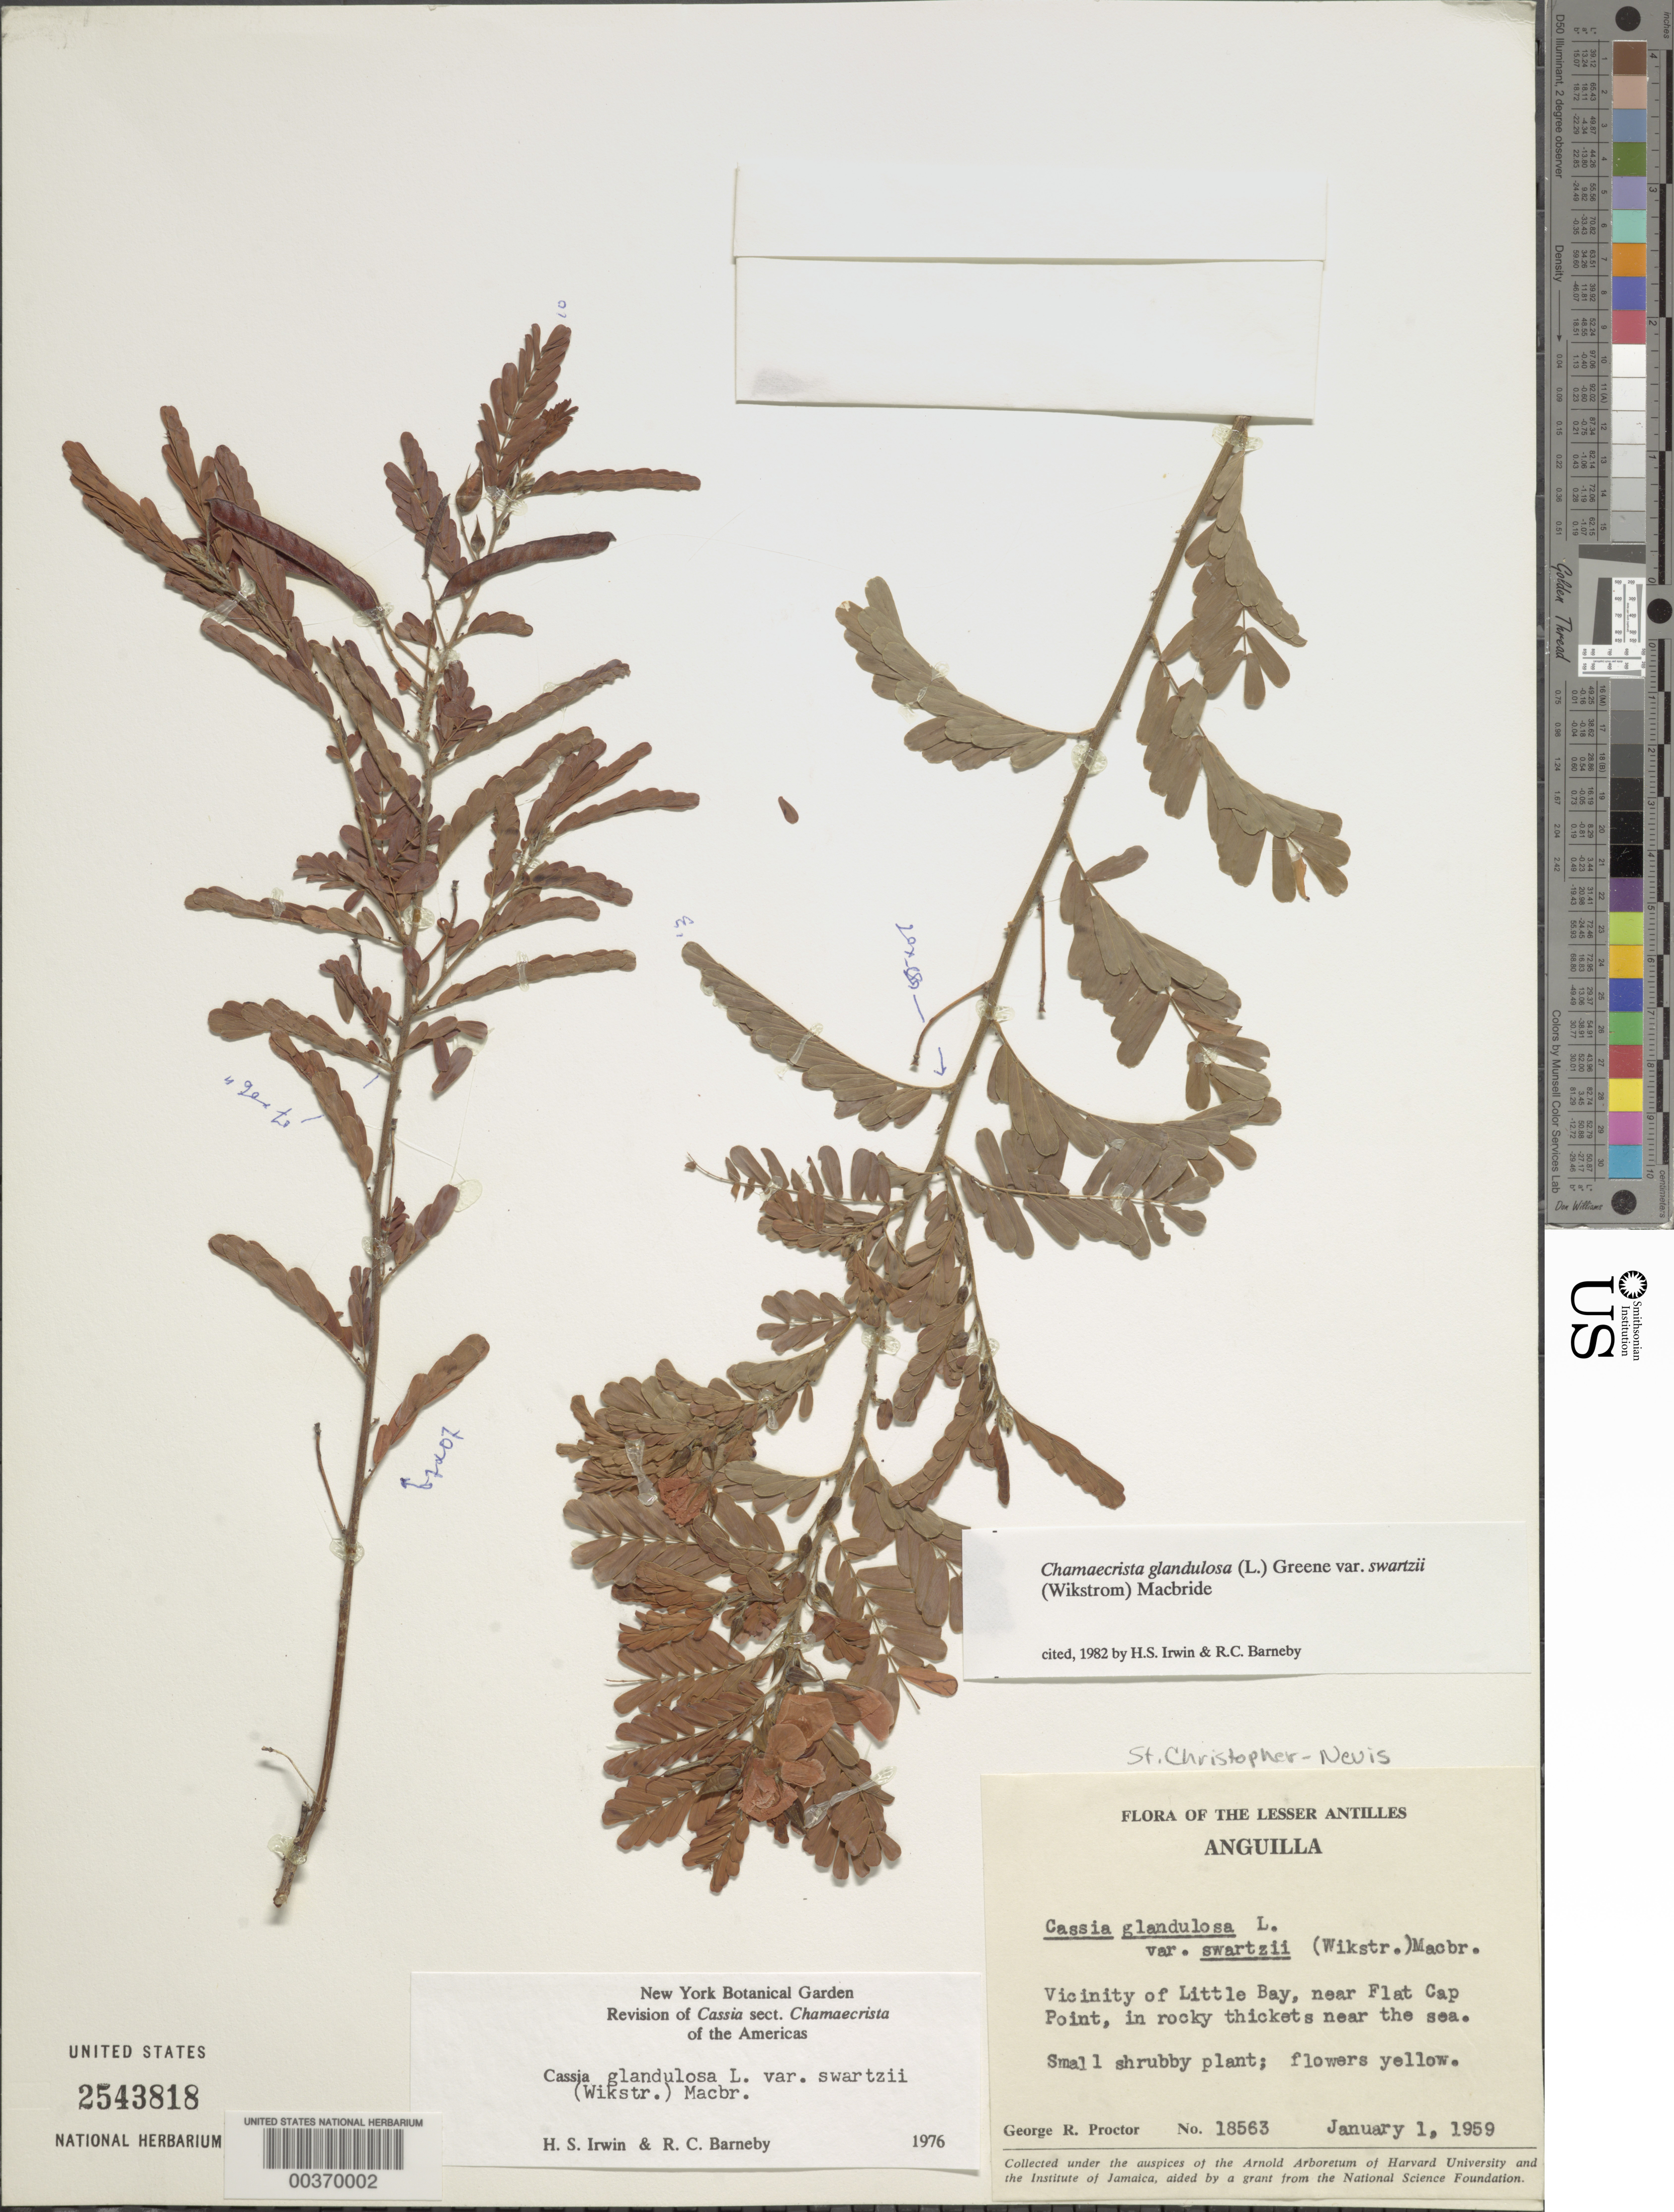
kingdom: Plantae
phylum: Tracheophyta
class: Magnoliopsida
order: Fabales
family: Fabaceae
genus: Chamaecrista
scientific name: Chamaecrista glandulosa var. swartzii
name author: (Wikstr.) H.S. Irwin & Barneby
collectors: G. R. Proctor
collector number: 18563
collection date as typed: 01 Jan 1959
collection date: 1959-01-01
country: St. Christopher-Nevis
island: St. Christopher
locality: Vicinity of little bay, near flat cap point, near the sea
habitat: Thickets near the sea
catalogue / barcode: US 2543818